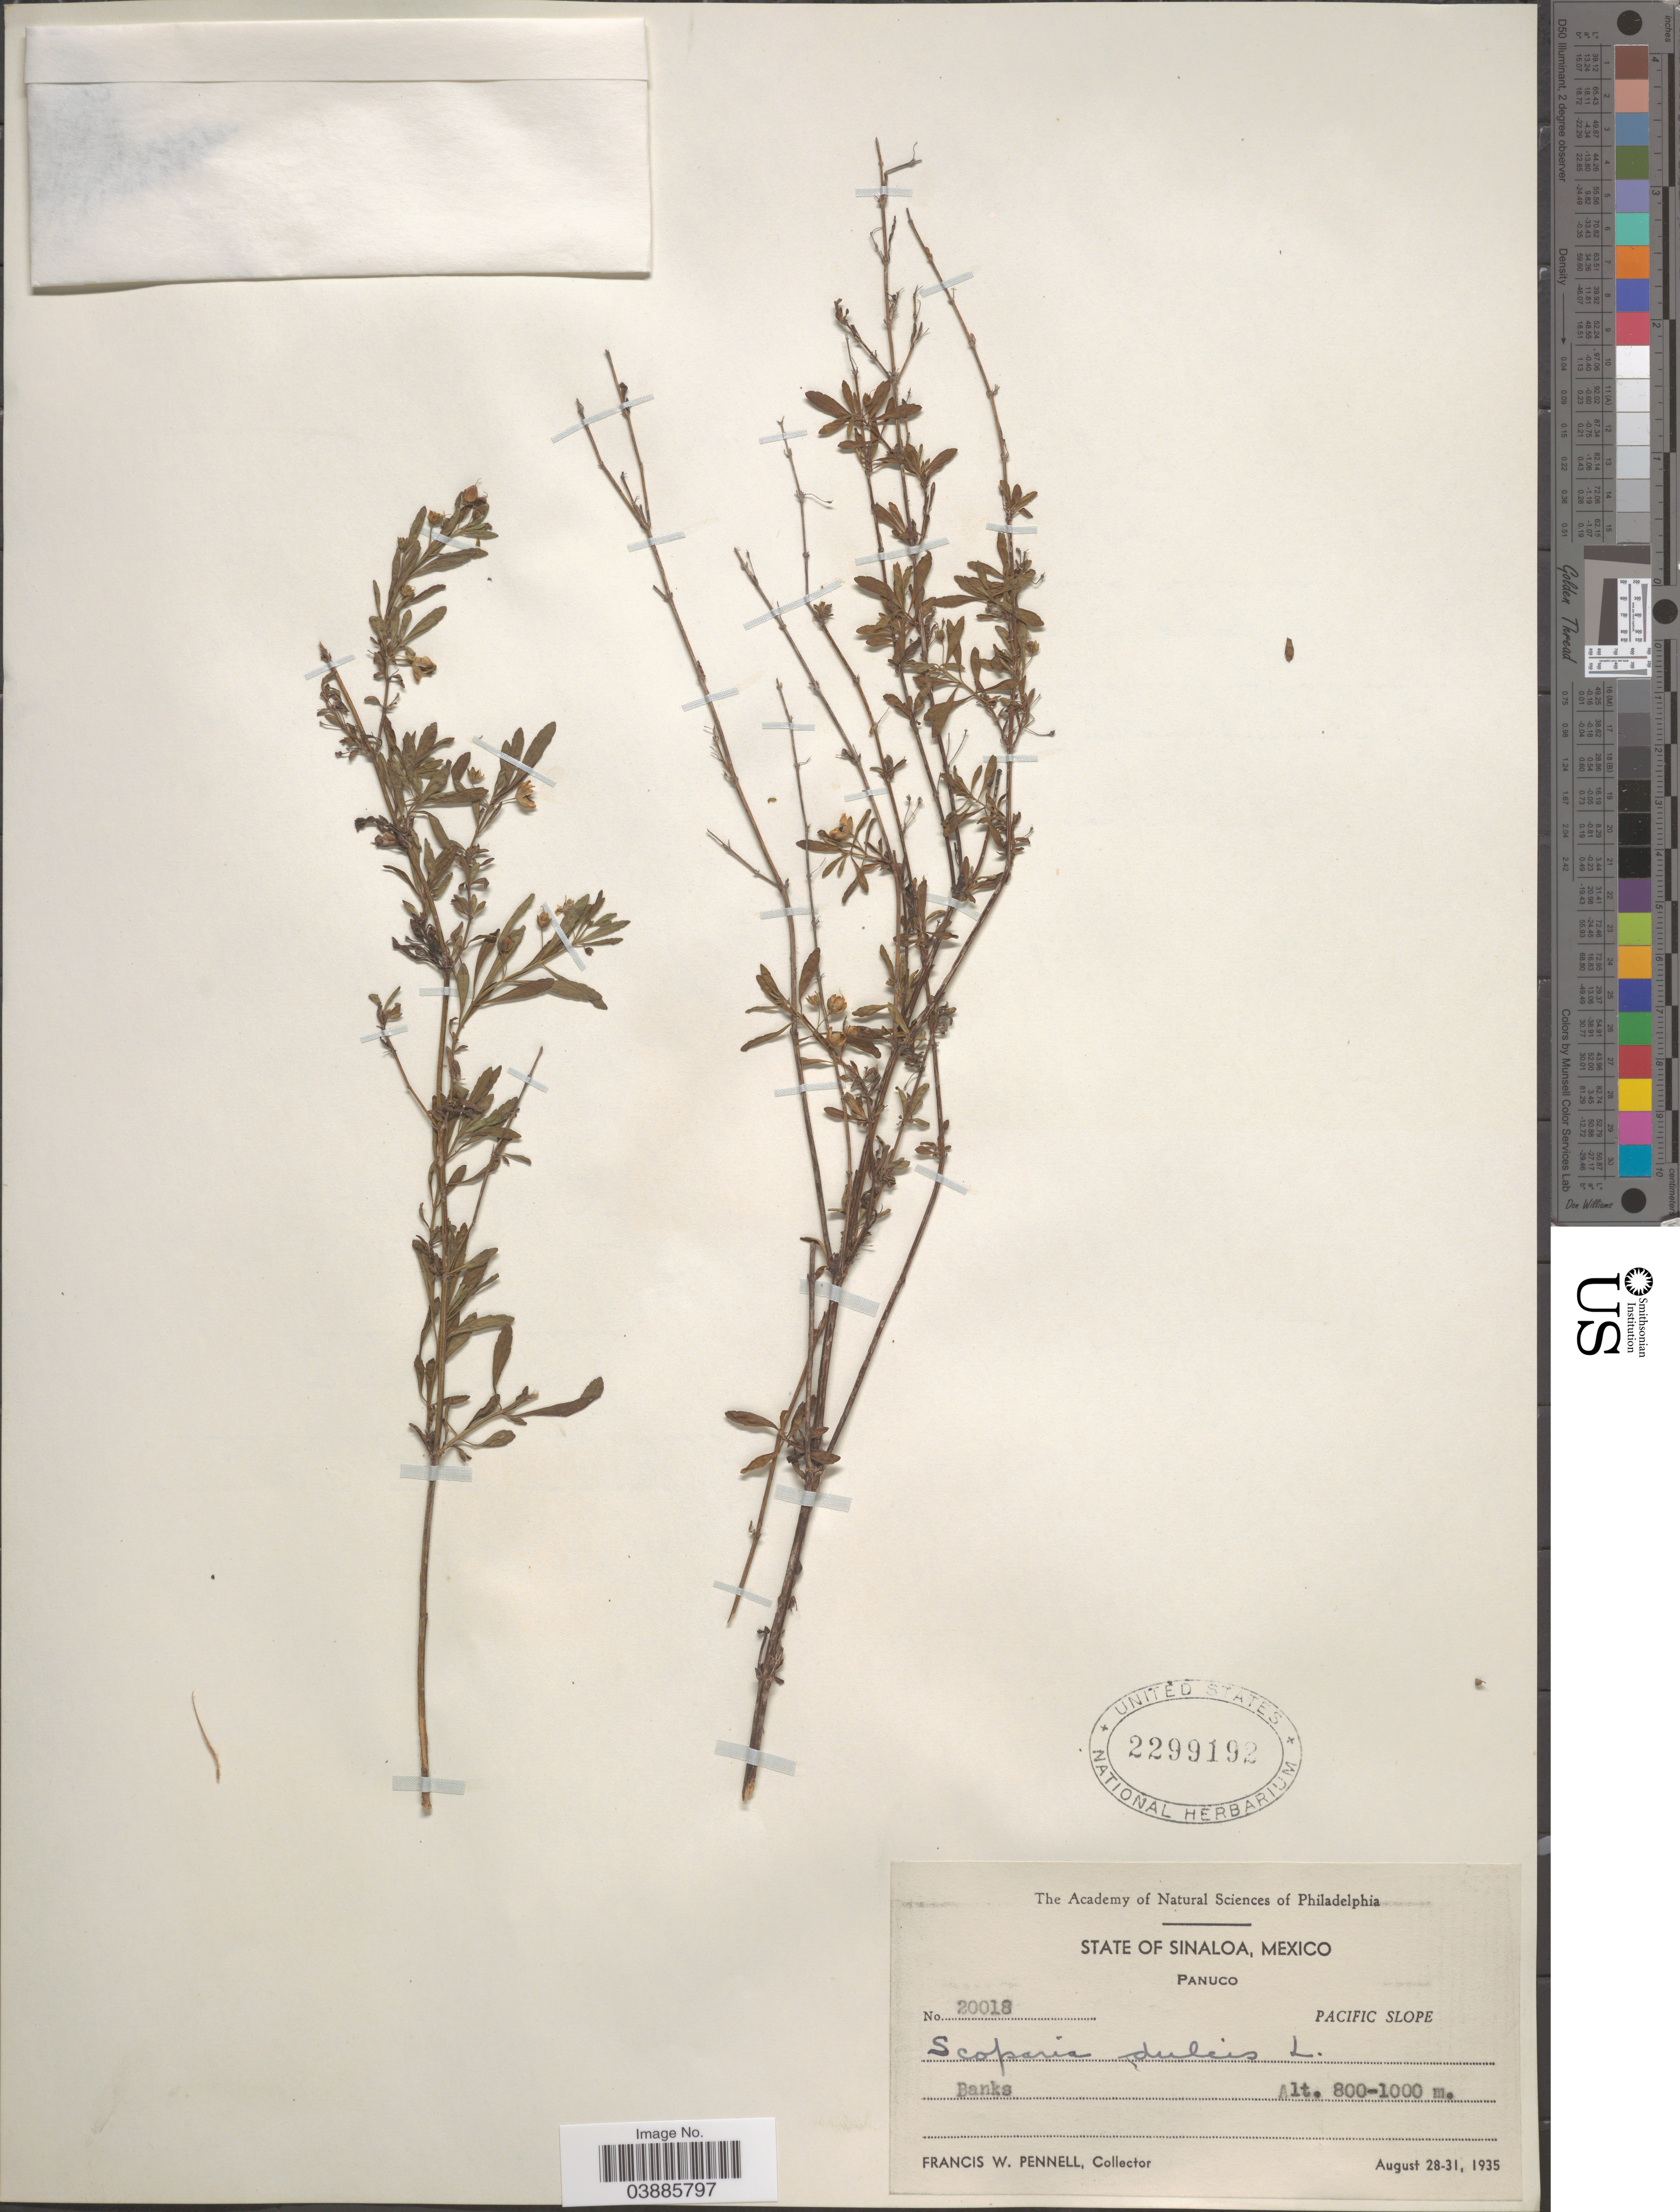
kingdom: Plantae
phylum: Tracheophyta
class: Magnoliopsida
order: Lamiales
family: Plantaginaceae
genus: Scoparia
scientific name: Scoparia dulcis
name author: L.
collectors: F. W. Pennell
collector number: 20018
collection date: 1935-08-28/1935-08-31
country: Mexico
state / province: Sinaloa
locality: Panuco. Pacific Slope. Banks.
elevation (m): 800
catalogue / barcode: US 2299192